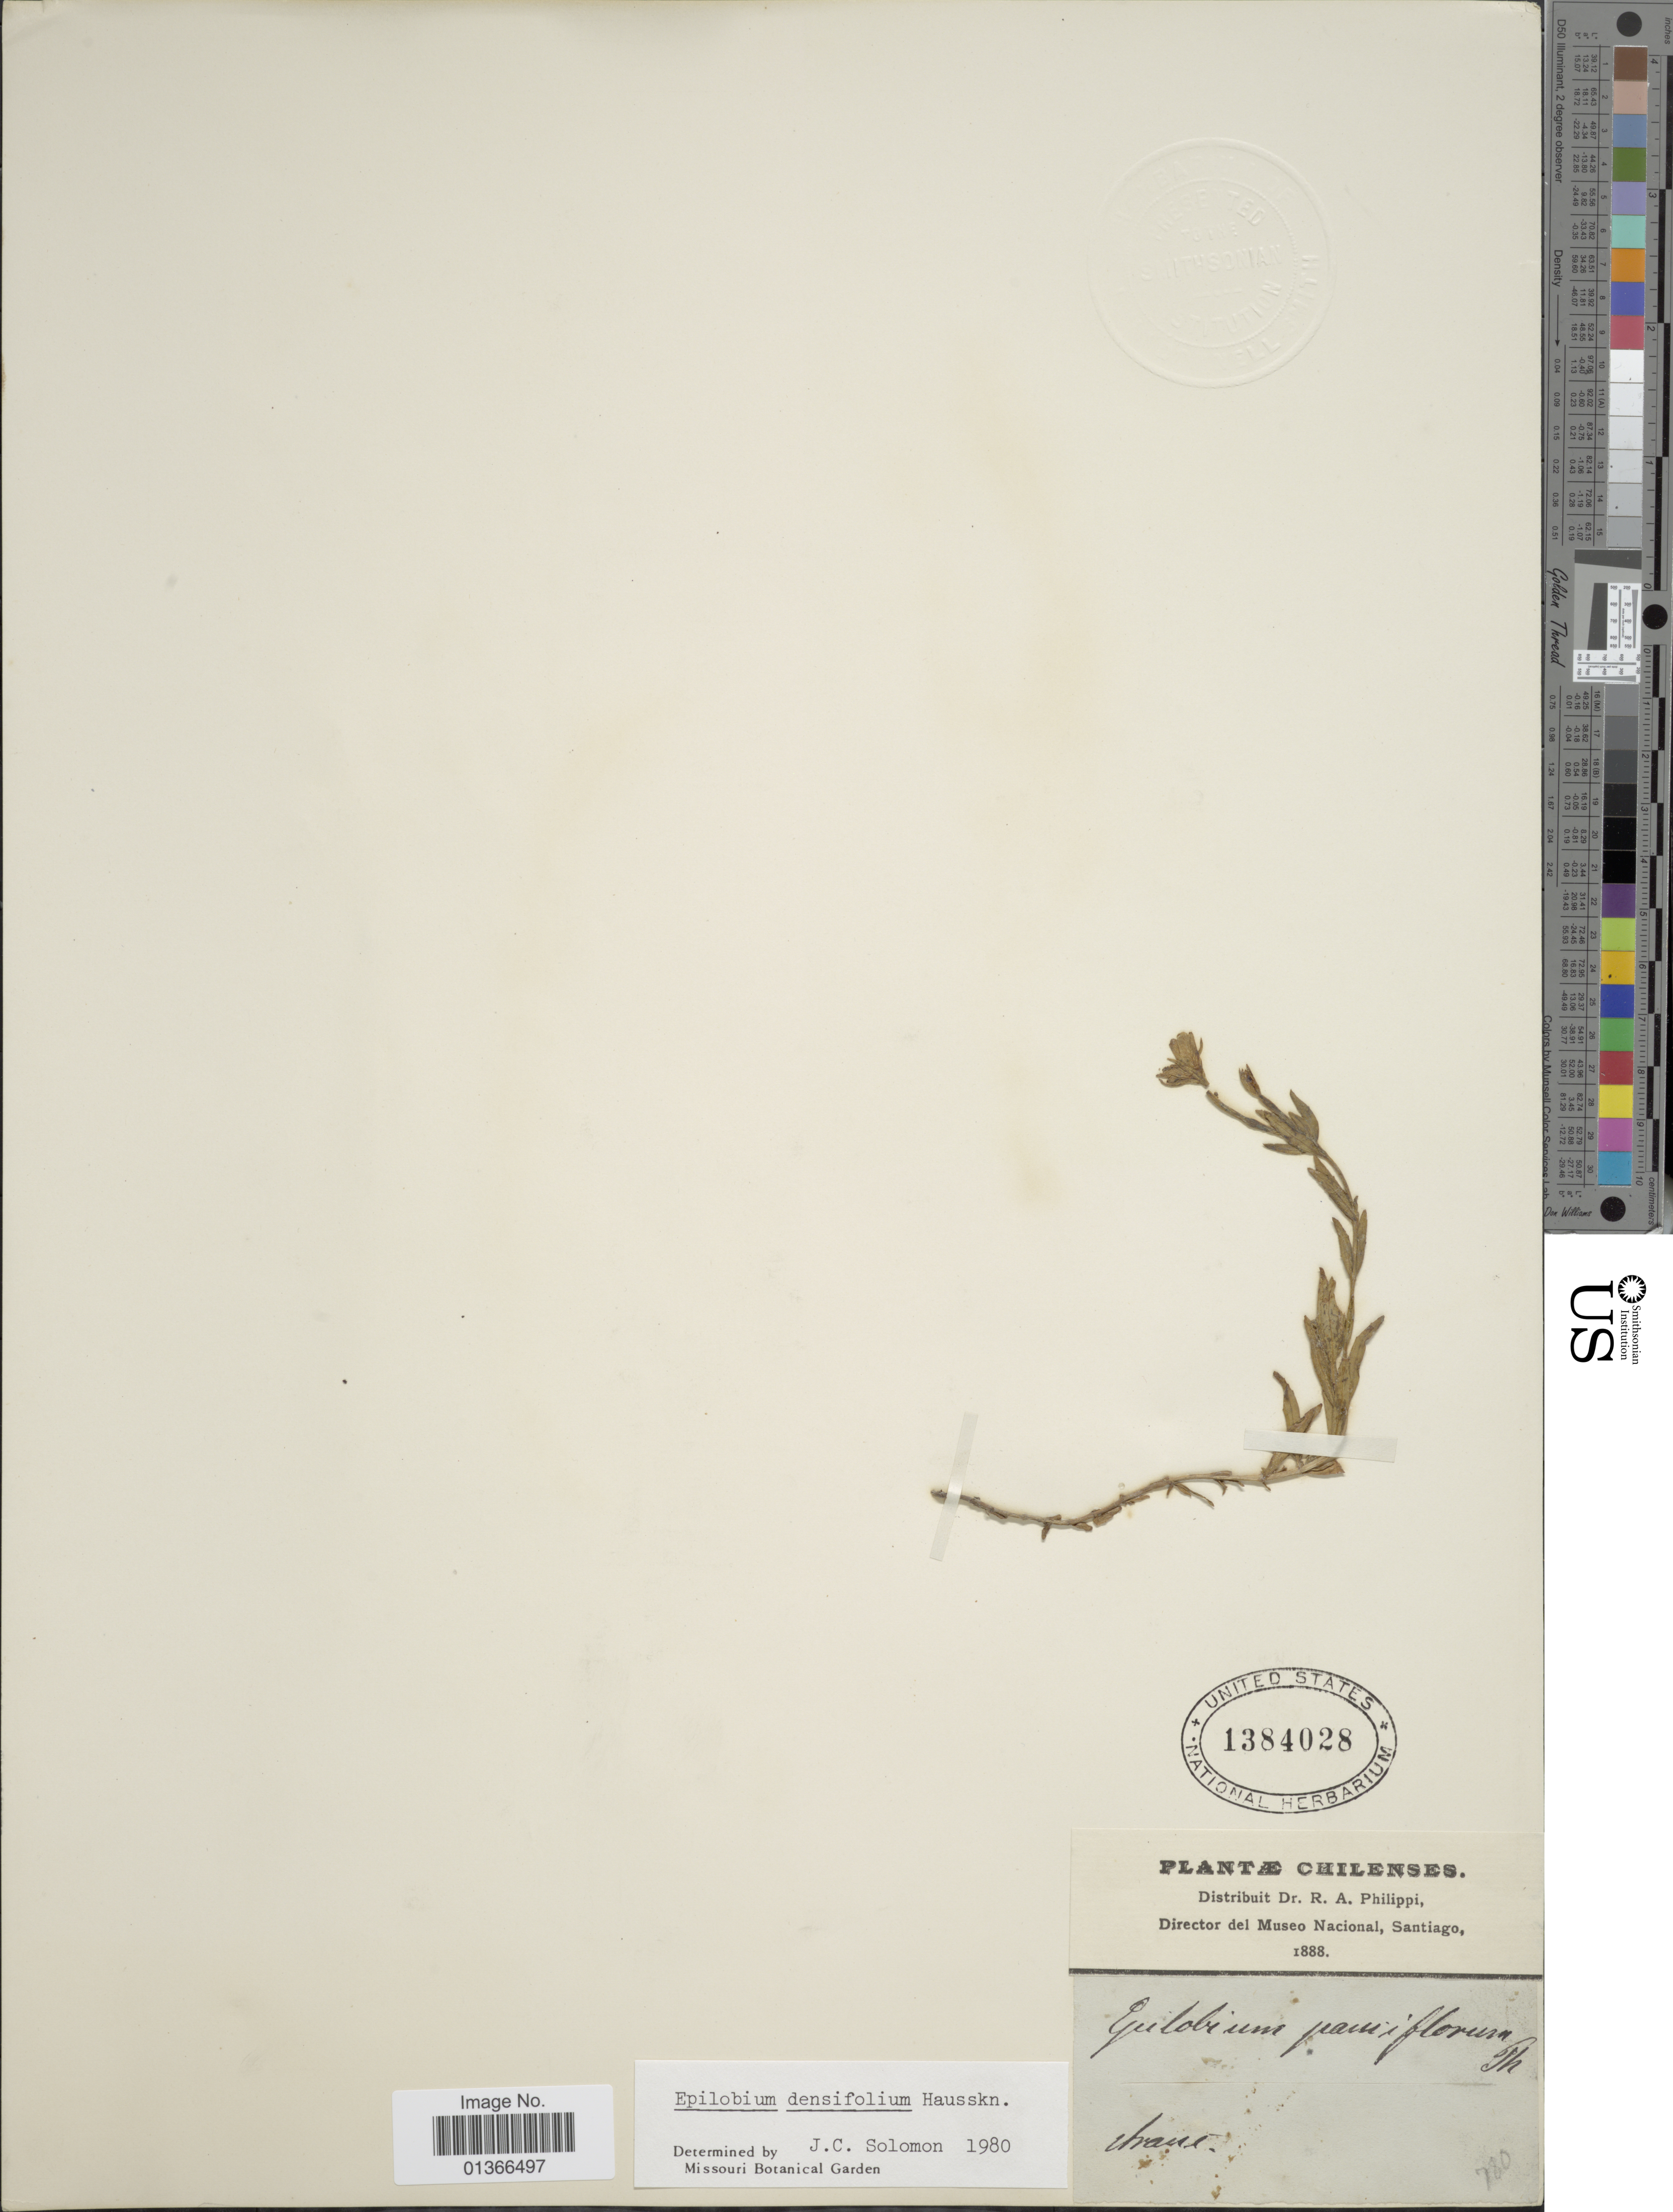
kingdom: Plantae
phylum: Tracheophyta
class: Magnoliopsida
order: Myrtales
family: Onagraceae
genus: Epilobium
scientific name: Epilobium densifolium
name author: Hausskn.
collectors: R. A. Philippi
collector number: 780*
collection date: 1888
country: Chile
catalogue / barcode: US 1384028